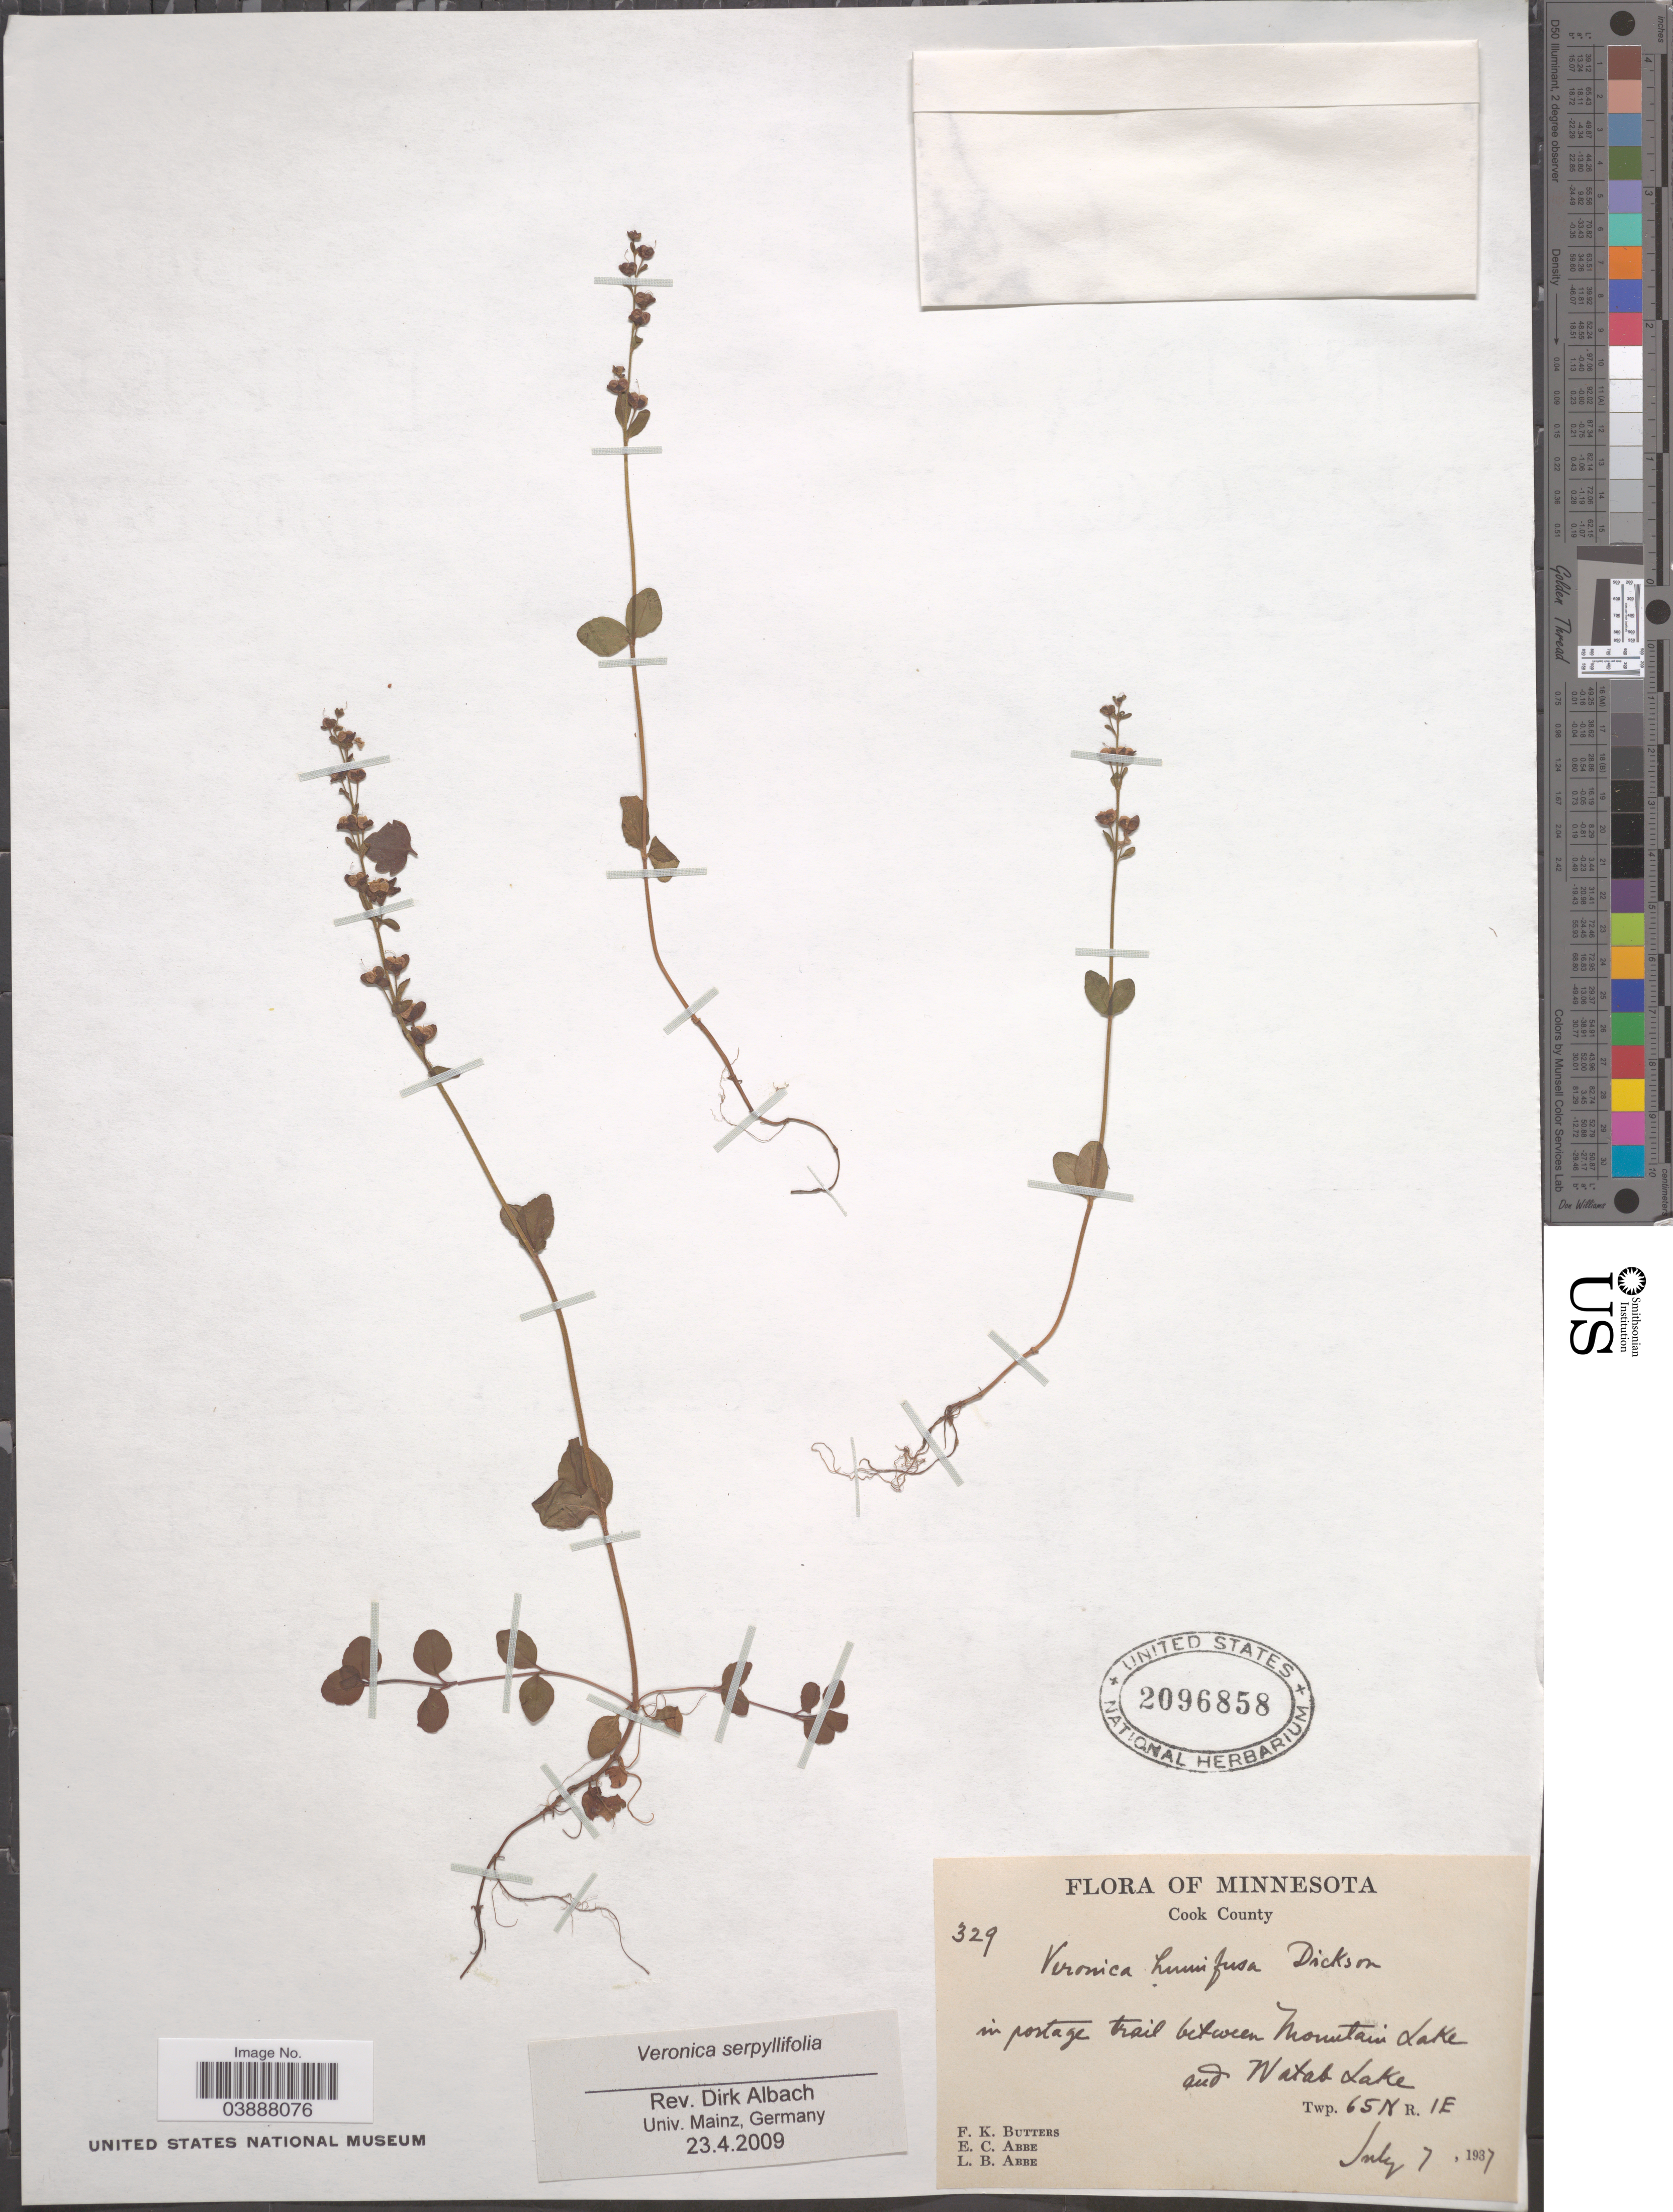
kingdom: Plantae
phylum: Tracheophyta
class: Magnoliopsida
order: Lamiales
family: Plantaginaceae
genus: Veronica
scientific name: Veronica serpyllifolia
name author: L.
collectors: F. K. Butters, E. C. Abbe & L. B. Abbe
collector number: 329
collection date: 1937-07-07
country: United States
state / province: Minnesota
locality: Cook County. In portage trail between Mountain Lake and Watab Lake, Twp. 65 N R. 1 E.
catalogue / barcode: US 2096858